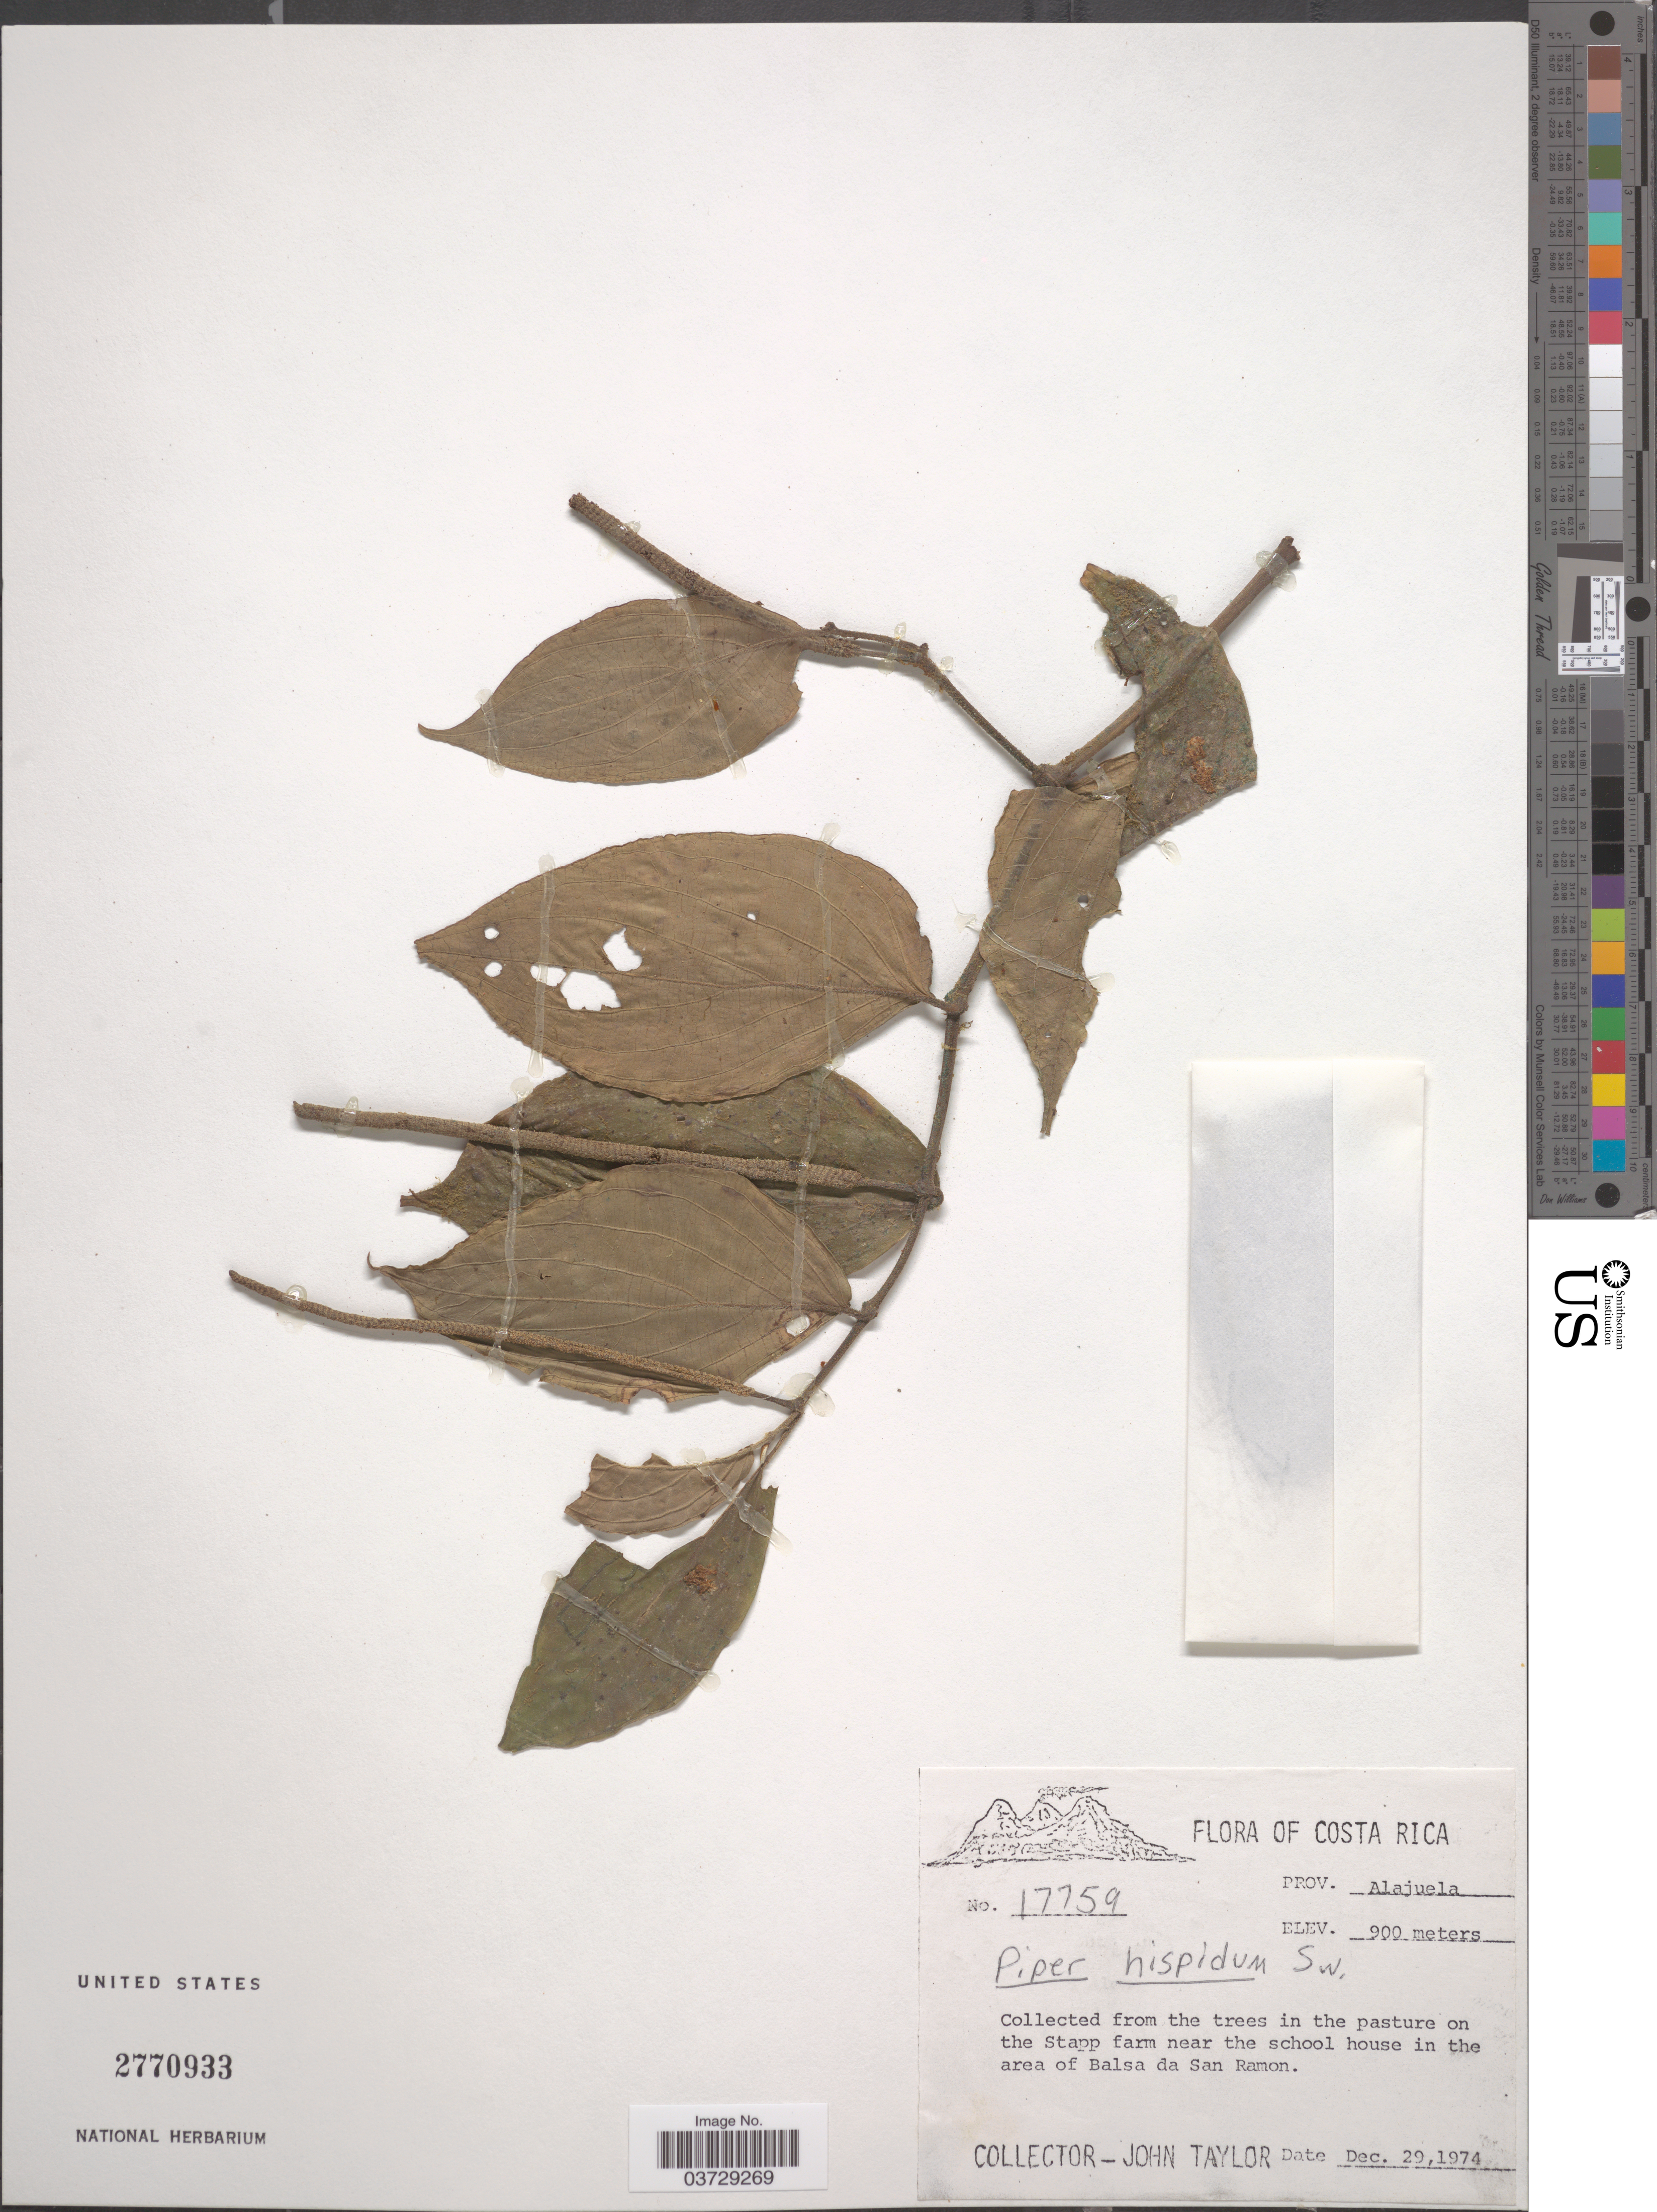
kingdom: Plantae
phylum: Tracheophyta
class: Magnoliopsida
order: Piperales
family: Piperaceae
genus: Piper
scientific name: Piper hispidum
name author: Sw.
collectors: J. Taylor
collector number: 17759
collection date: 1974-12-29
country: Costa Rica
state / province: Alajuela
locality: On the Stapp farm near the school house in the area of Balsa de San Ramon.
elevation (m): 900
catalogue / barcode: US 2770933